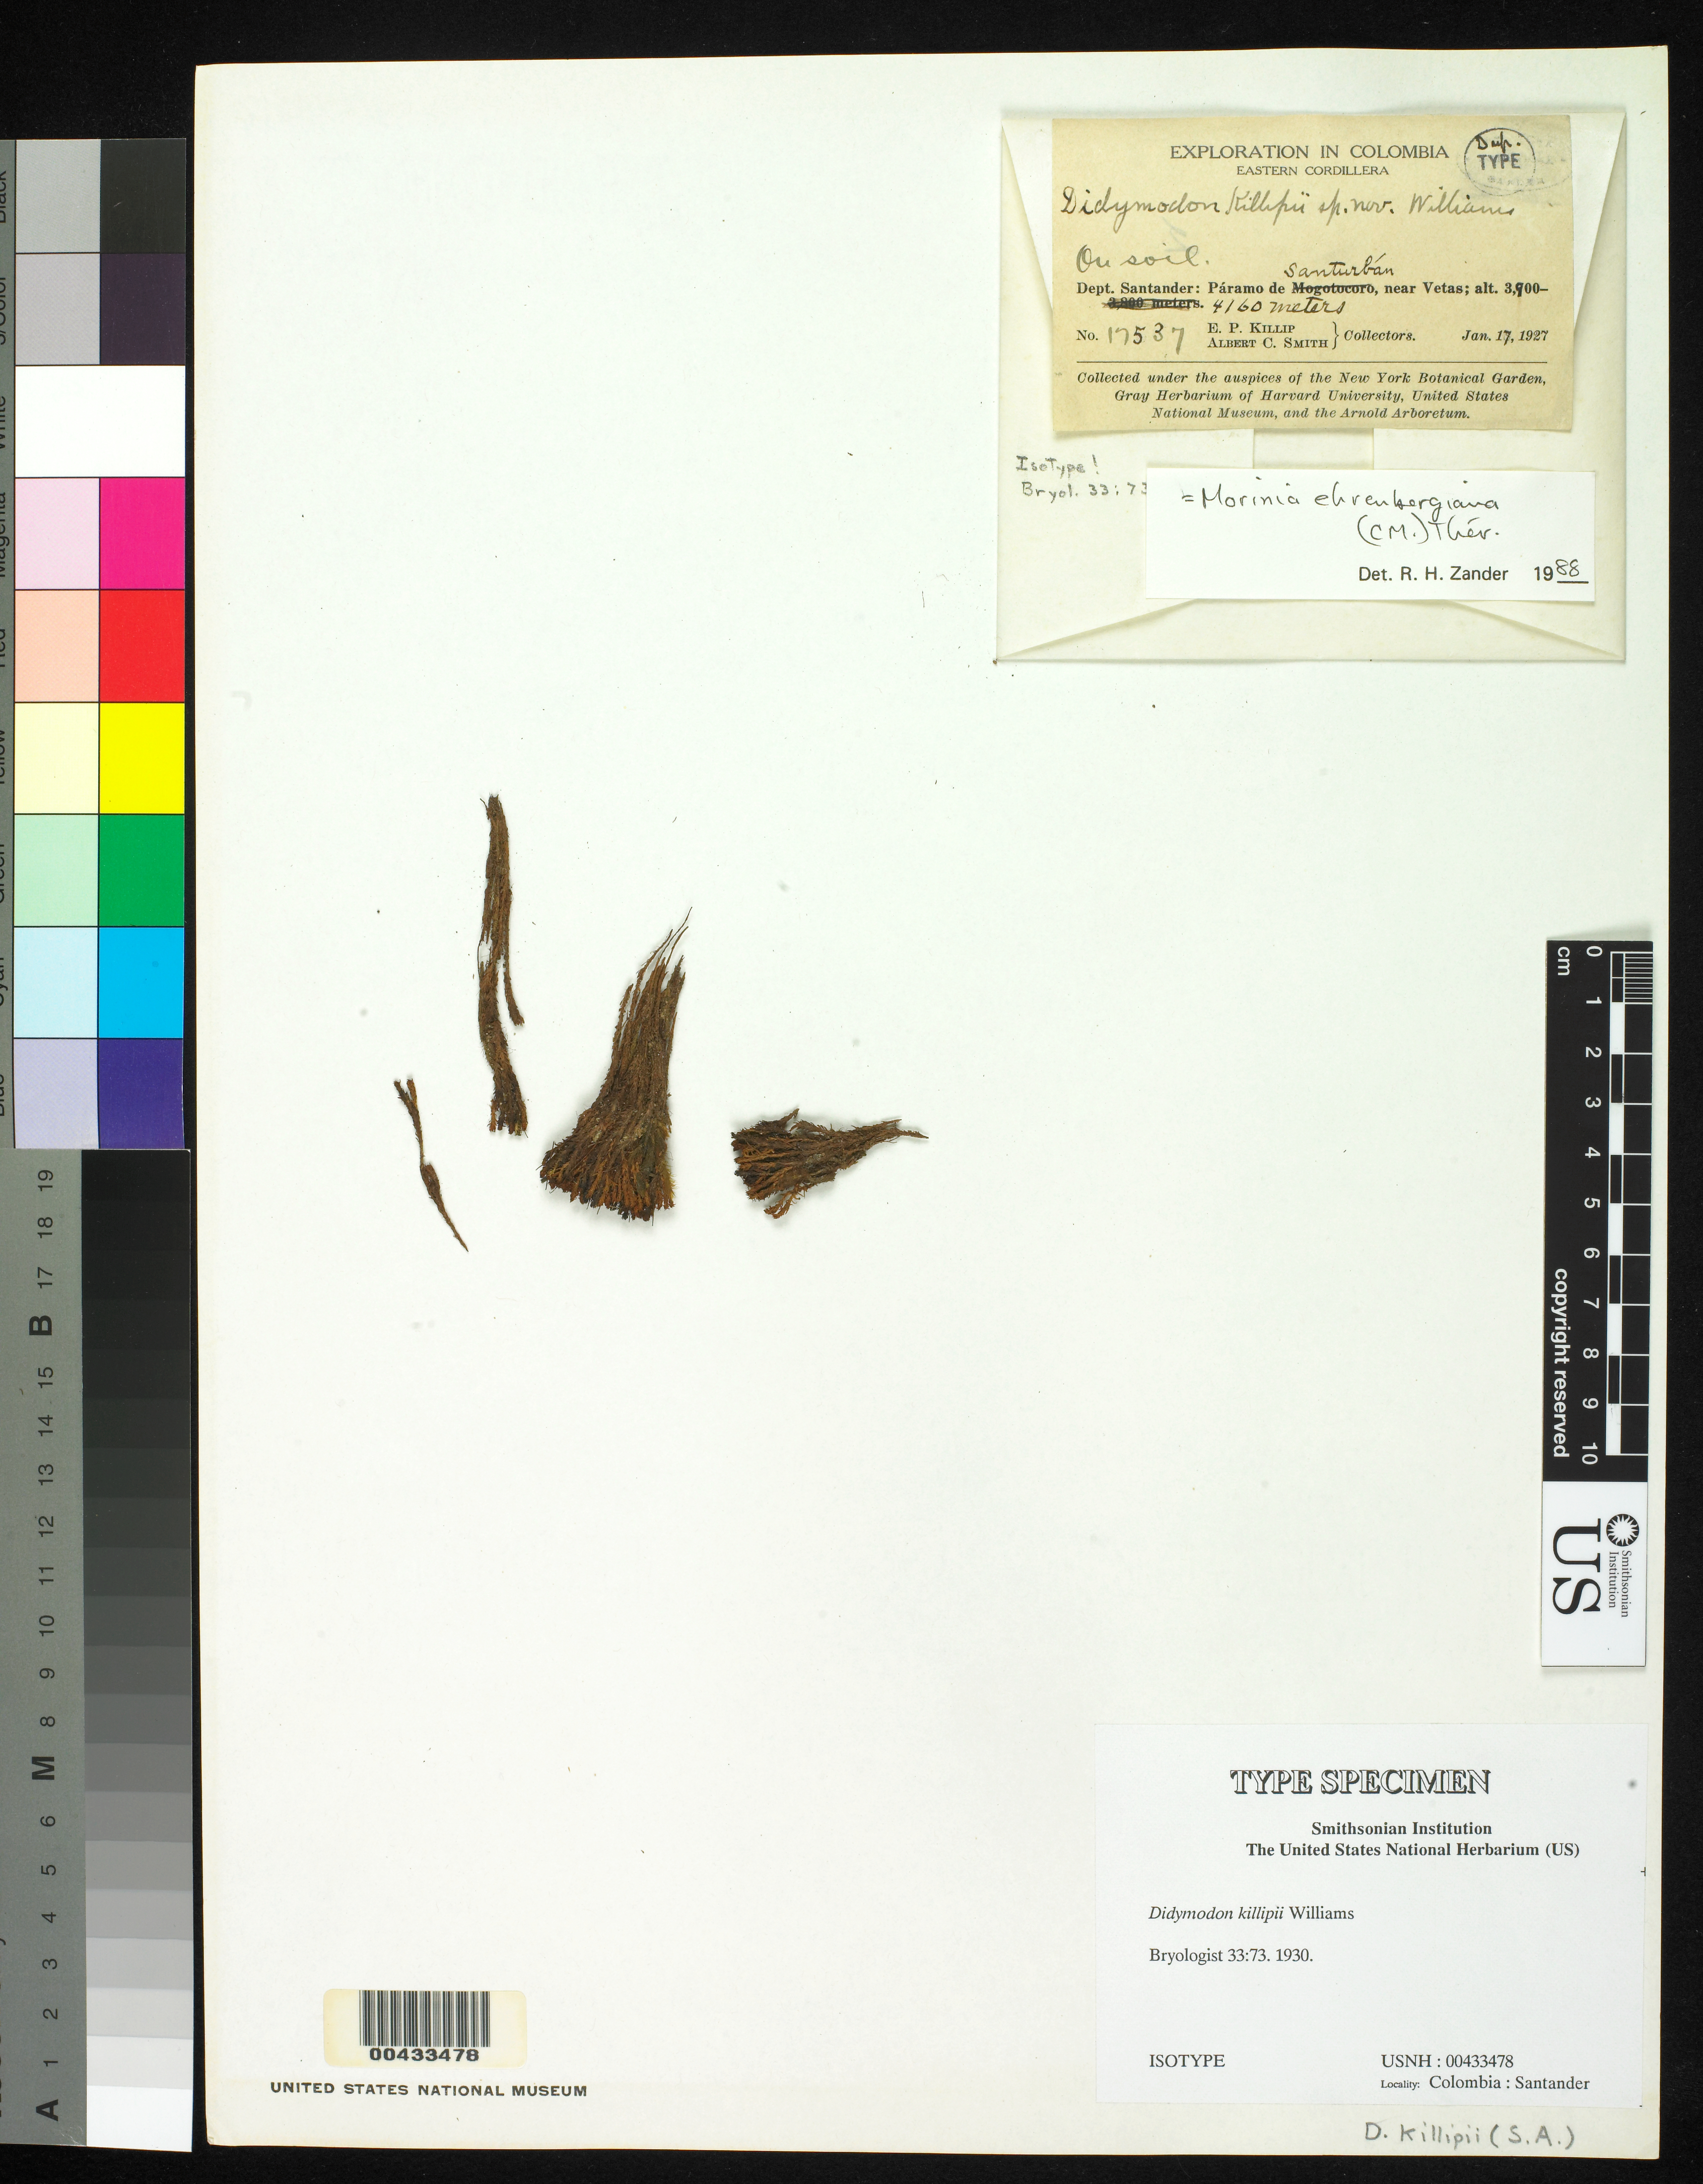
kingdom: Plantae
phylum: Bryophyta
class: Bryopsida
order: Pottiales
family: Pottiaceae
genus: Didymodon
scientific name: Didymodon killipii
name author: R.S. Williams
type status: Isotype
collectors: E. P. Killip & A. C. Smith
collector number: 17537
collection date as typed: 17 Jan 1927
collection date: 1927-01-17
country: Colombia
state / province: Santander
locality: Paramo de San Turban, near Vetas.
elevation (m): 3900